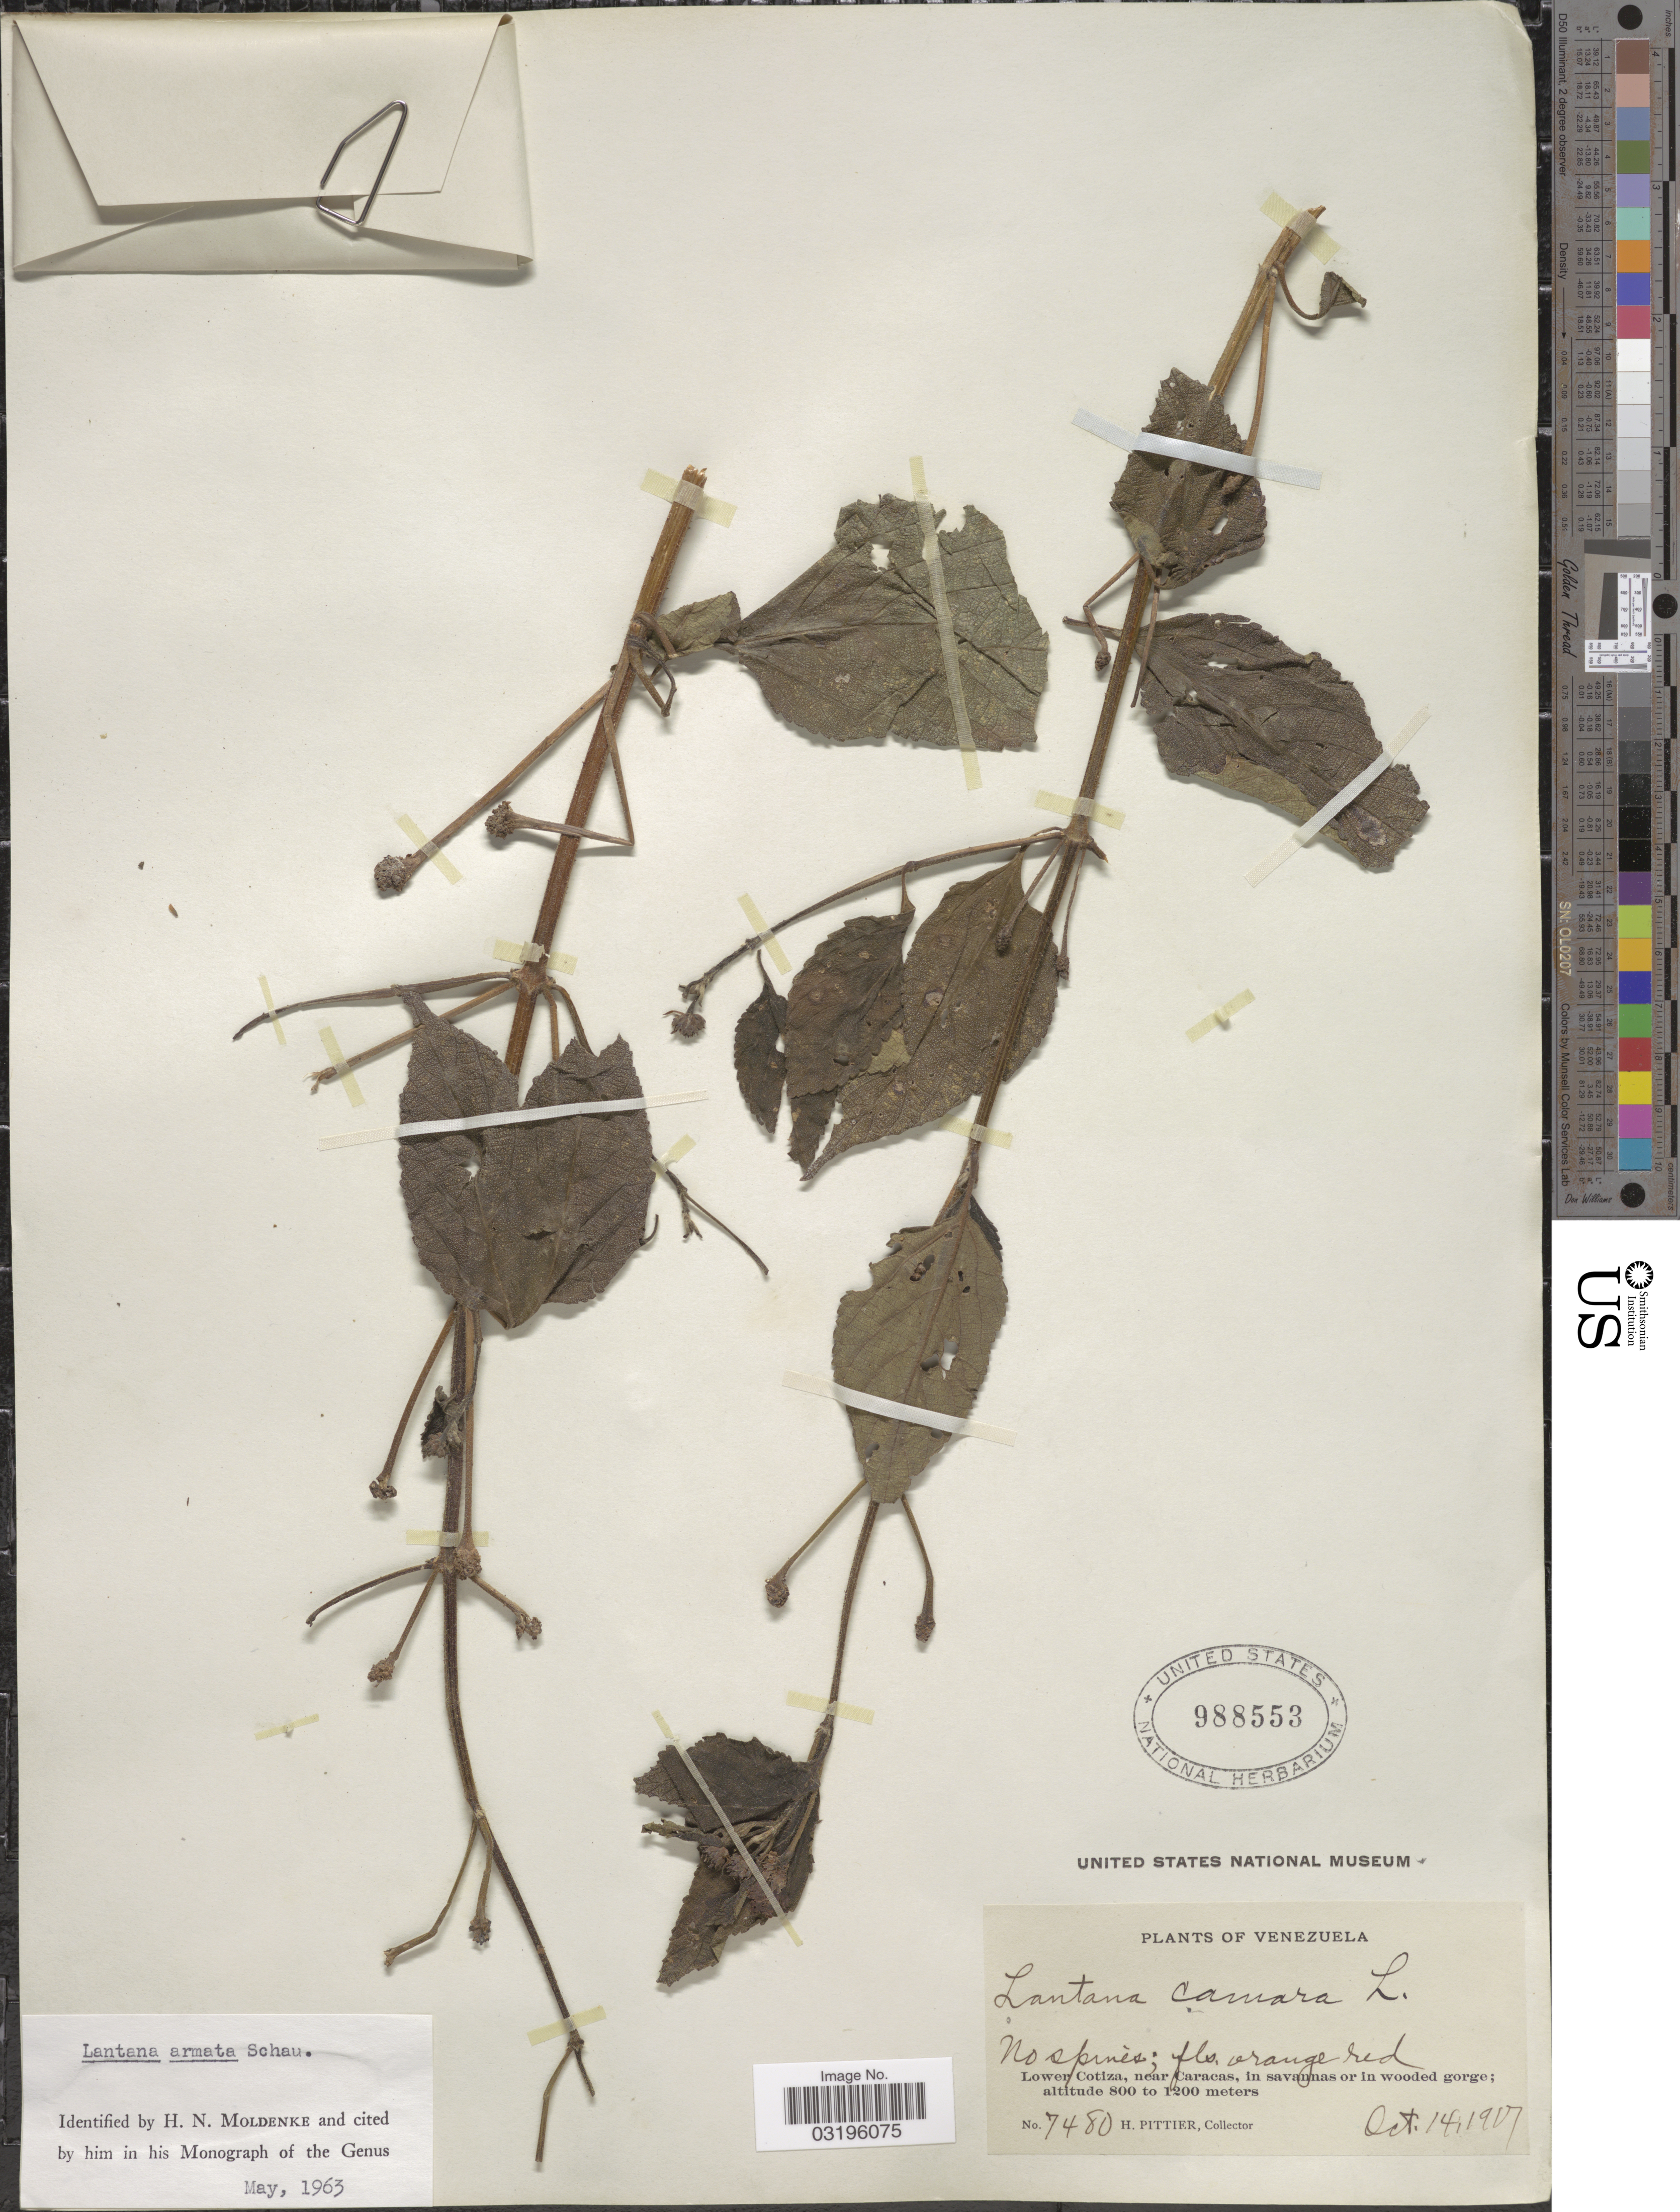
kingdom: Plantae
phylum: Tracheophyta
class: Magnoliopsida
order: Lamiales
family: Verbenaceae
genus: Lantana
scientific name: Lantana x armata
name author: Schauer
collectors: H. F. Pittier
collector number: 7480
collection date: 1907-10-14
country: Venezuela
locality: Lower Cotiza, near Caracas.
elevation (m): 800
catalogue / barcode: US 988553